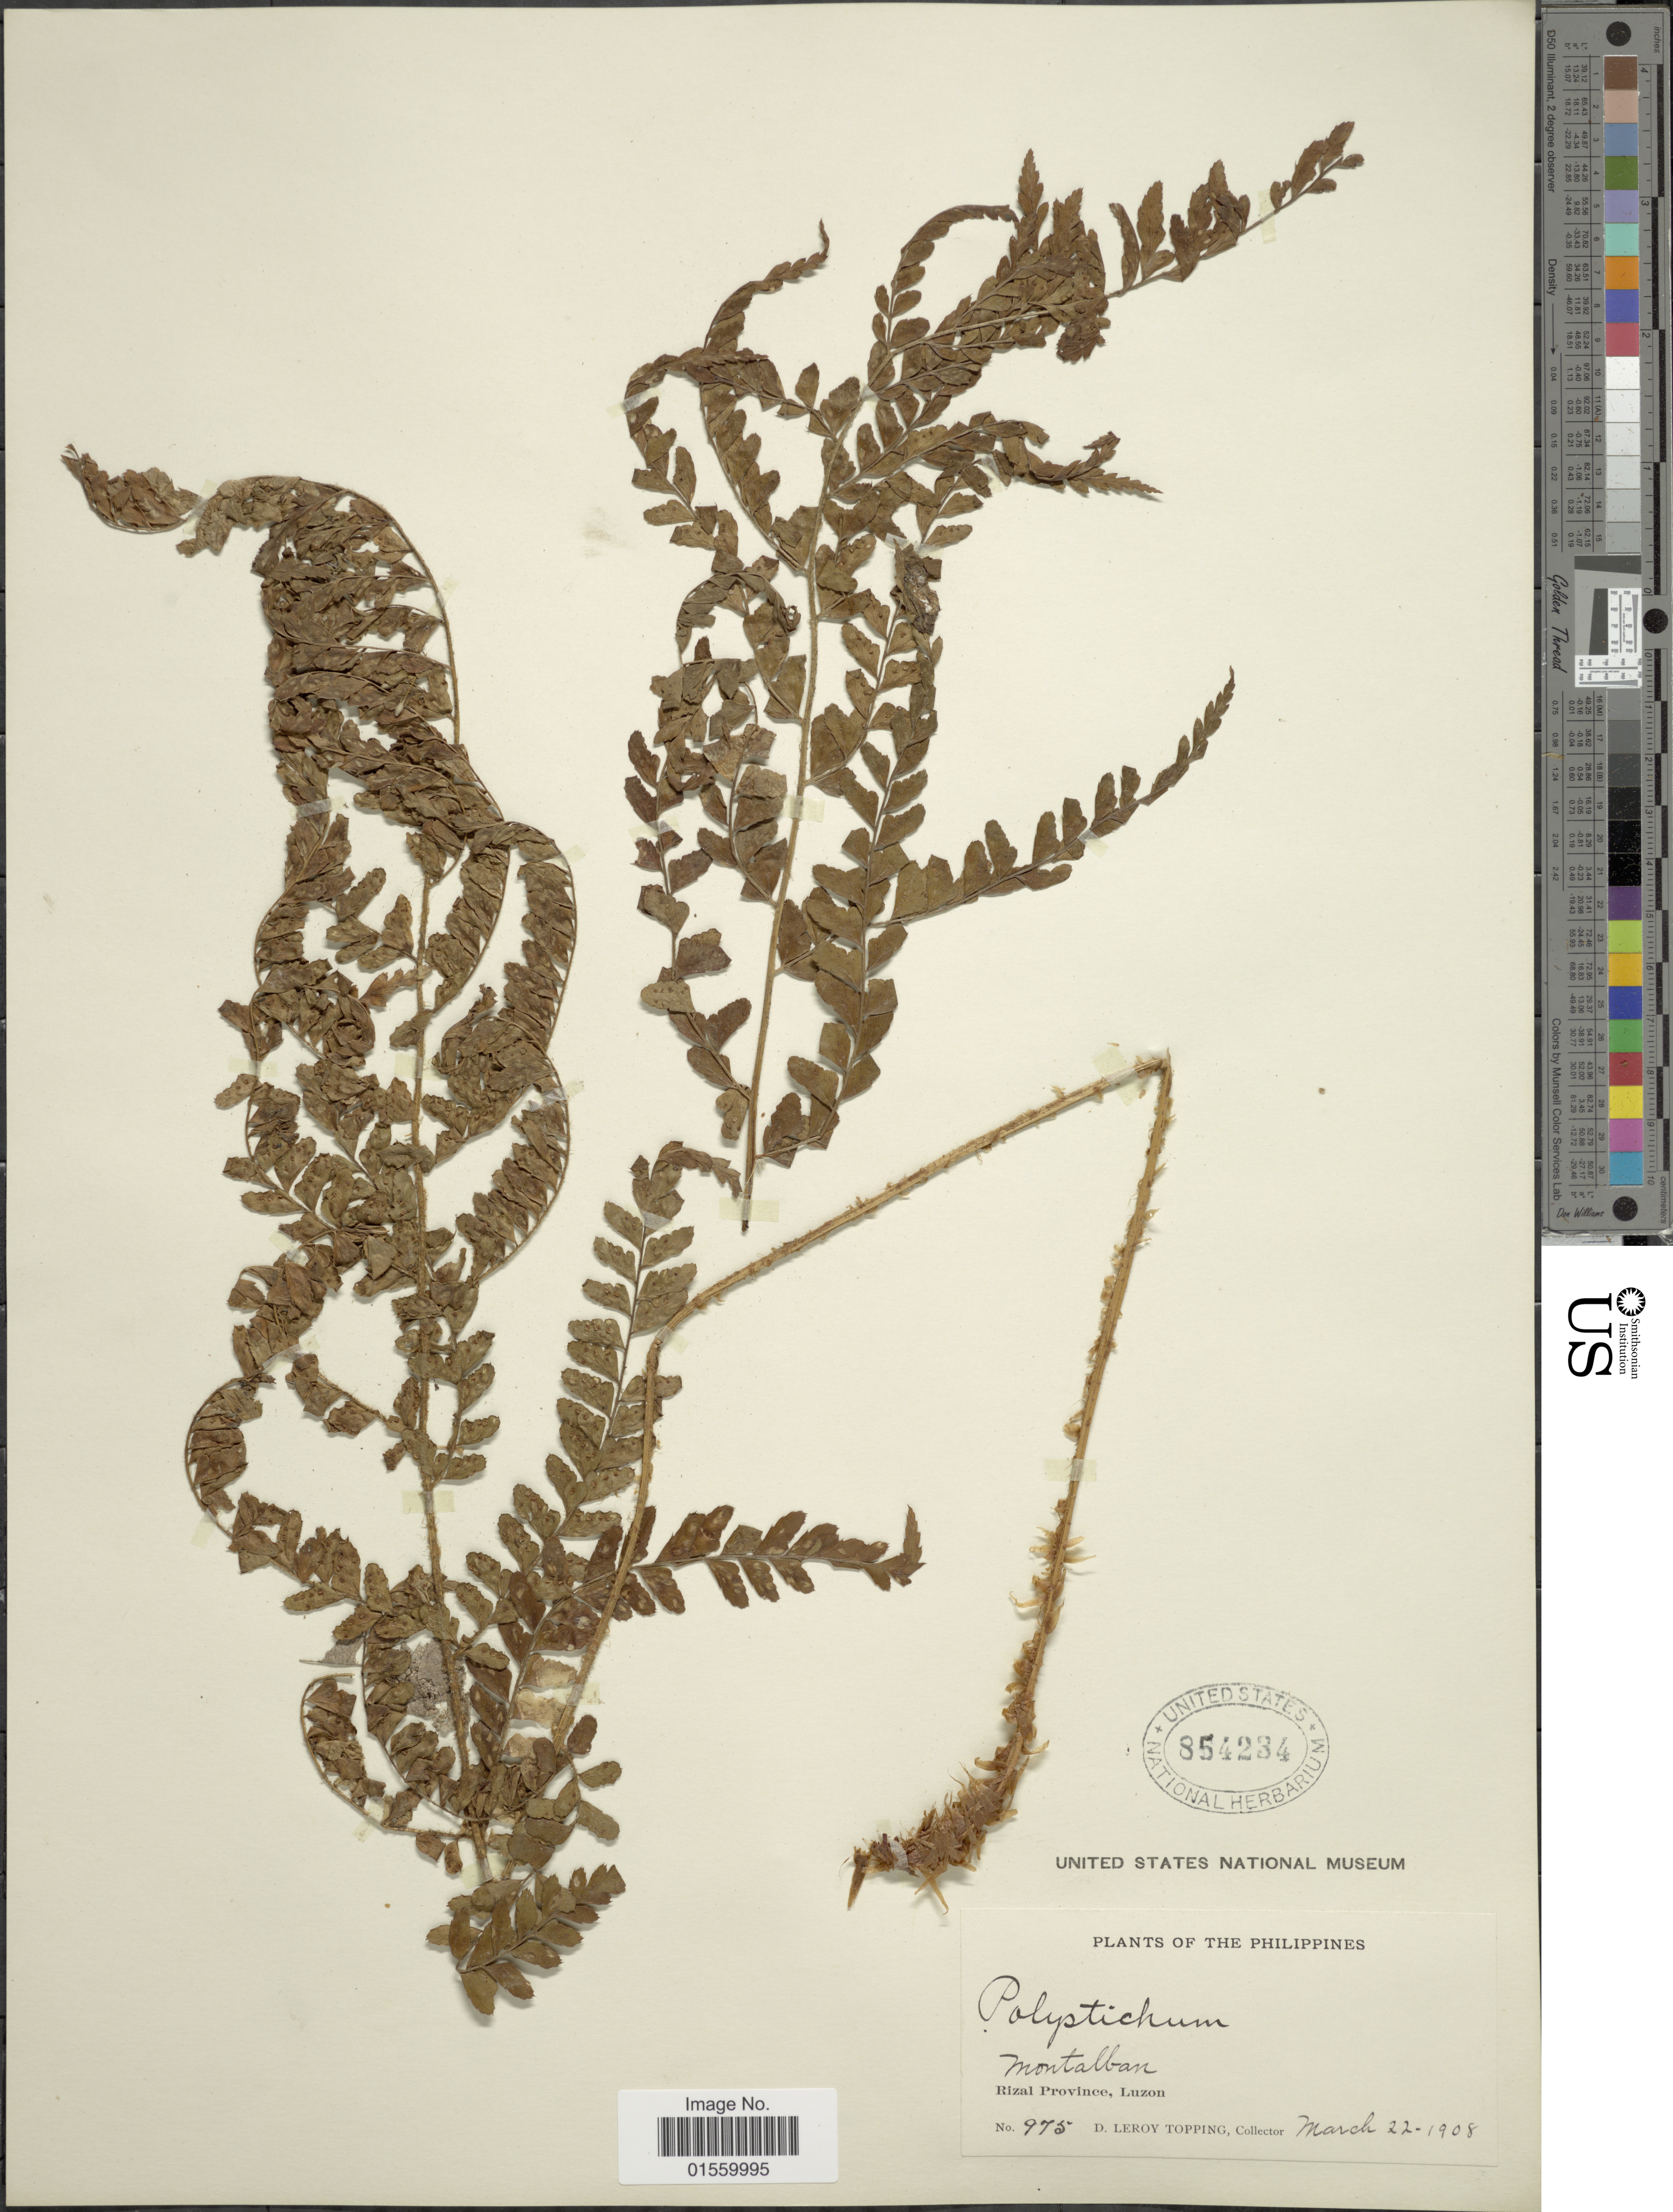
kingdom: Plantae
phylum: Tracheophyta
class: Polypodiopsida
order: Polypodiales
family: Dryopteridaceae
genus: Polystichum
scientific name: Polystichum obtusum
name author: J. Sm.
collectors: D. L. Topping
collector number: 975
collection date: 1908-03-22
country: Philippines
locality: Montalban, Rizal Province, Luzon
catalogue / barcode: US 854234